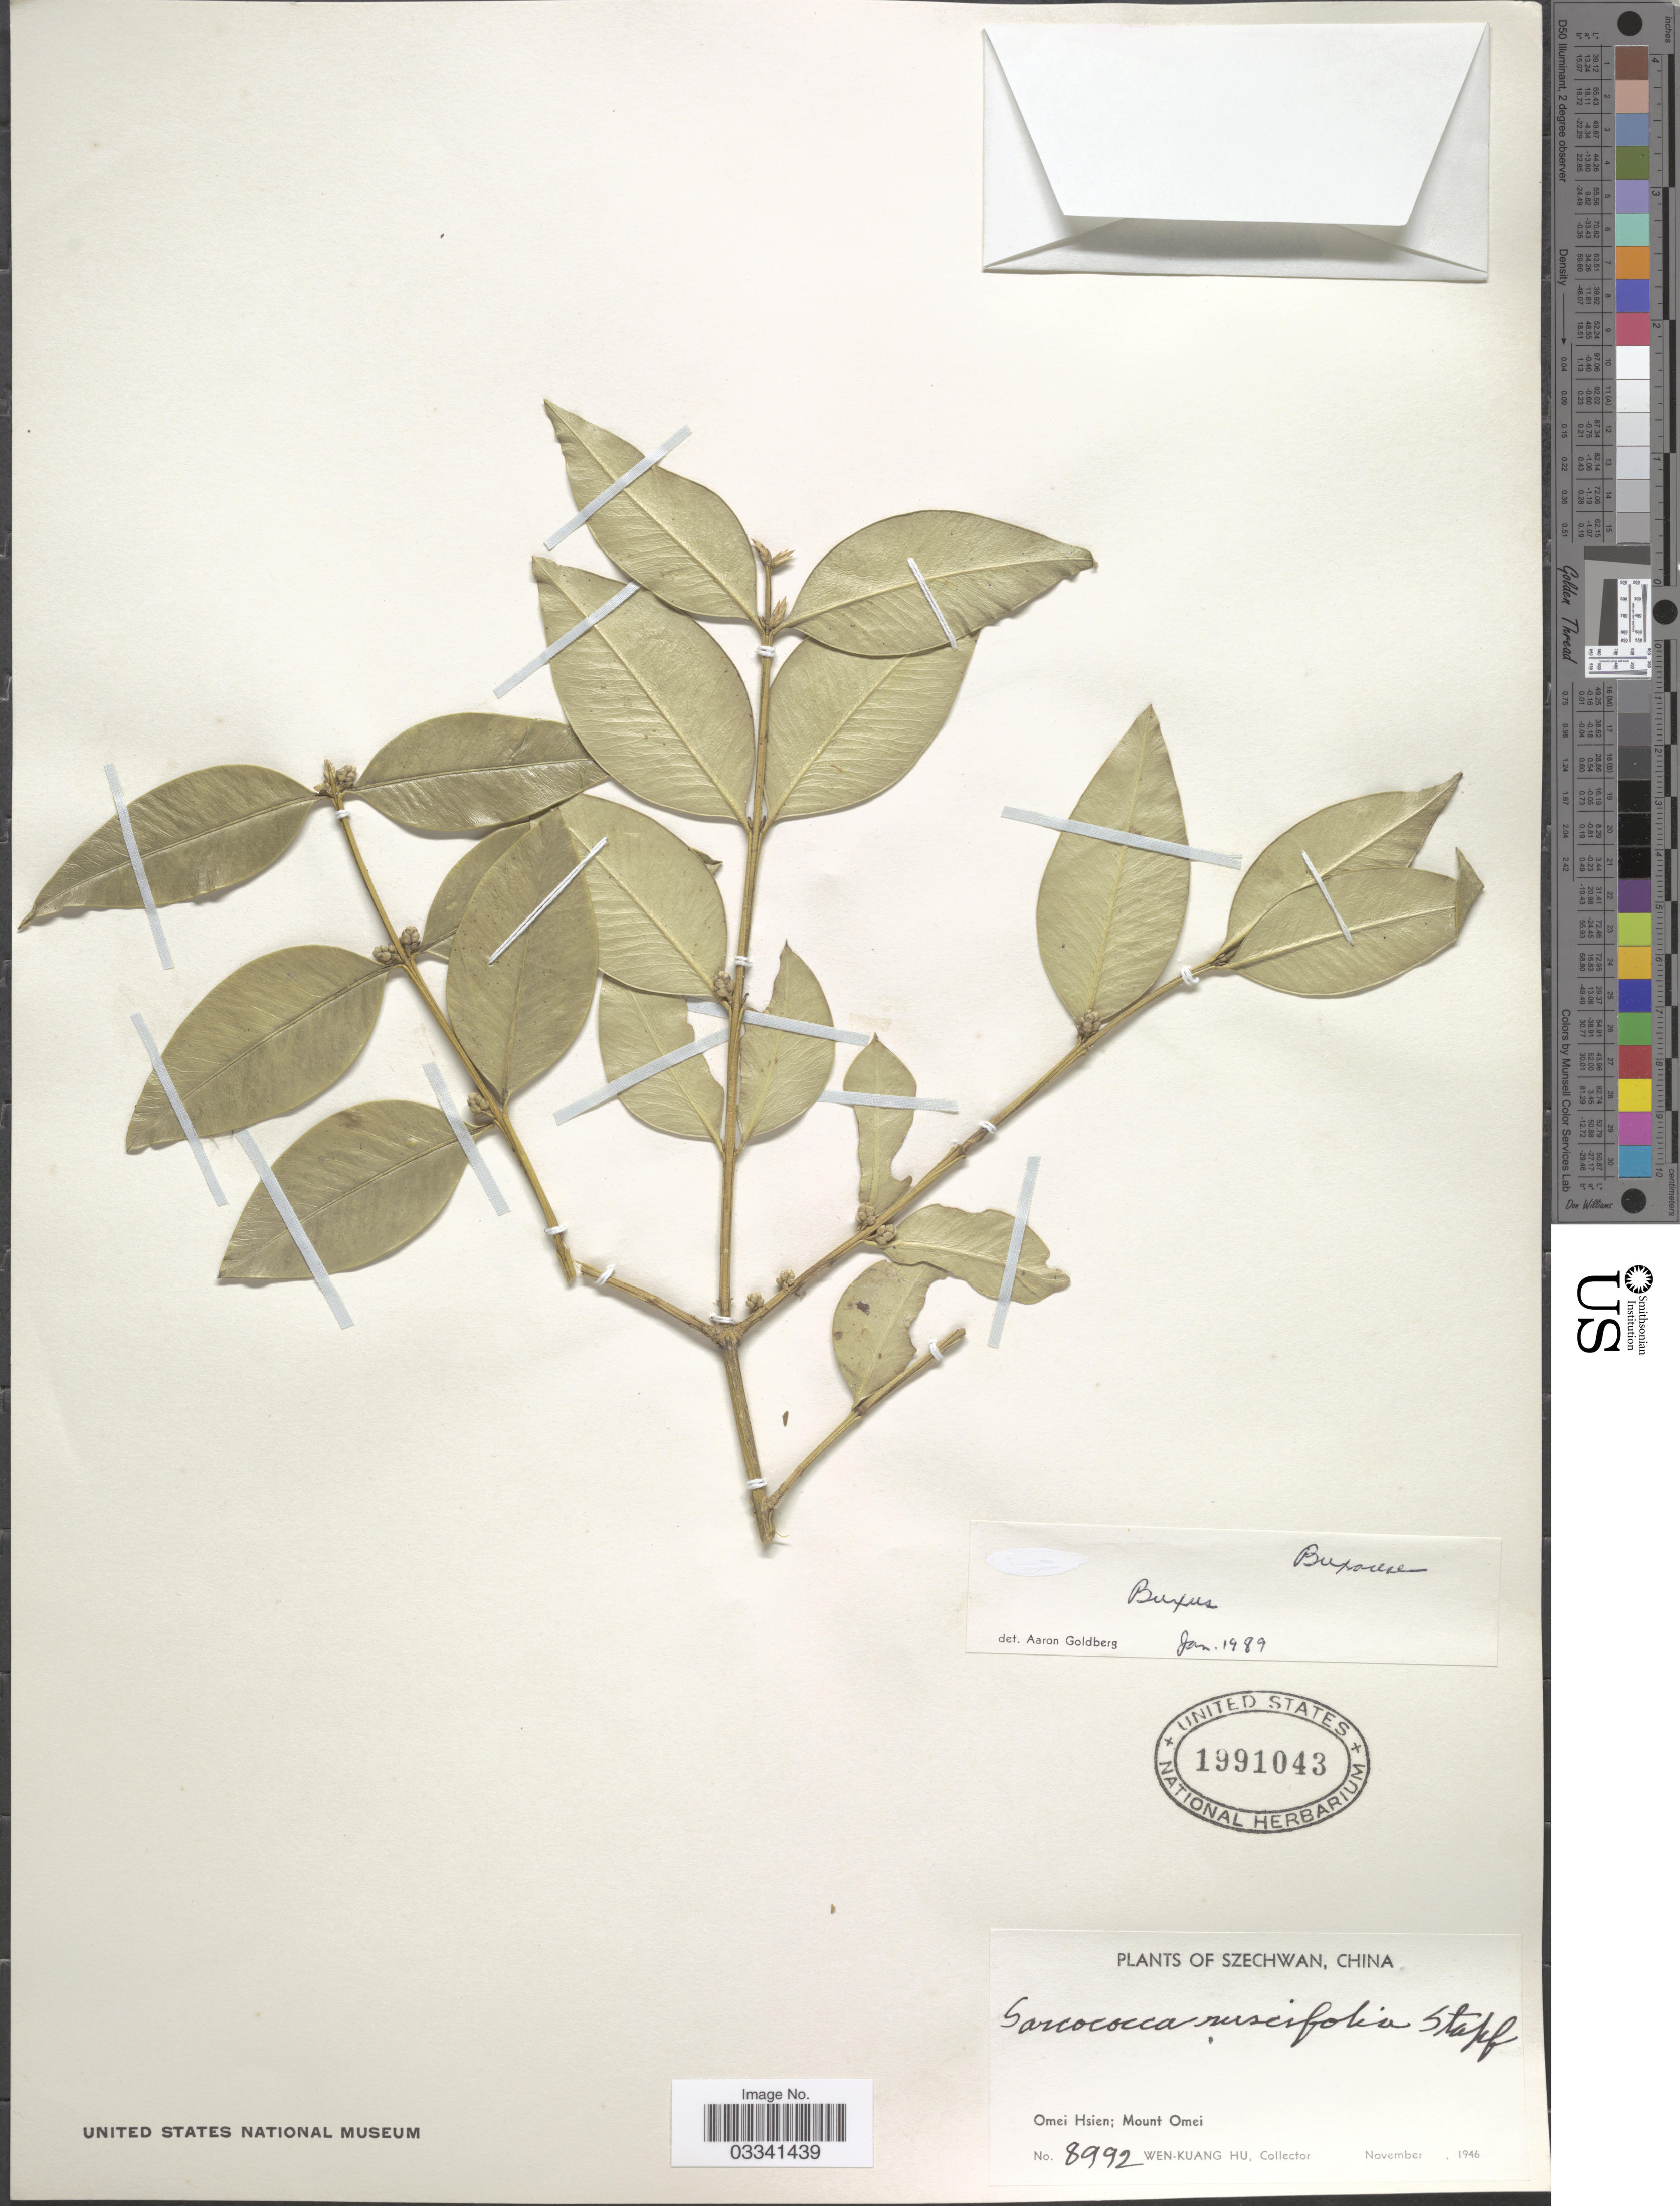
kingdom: Plantae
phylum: Tracheophyta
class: Magnoliopsida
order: Buxales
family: Buxaceae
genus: Buxus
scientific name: Buxus sinica var. insularis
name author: (Nakai) Cheng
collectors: W. K. Hu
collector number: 8992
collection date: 1946-11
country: China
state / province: Sichuan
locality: Szechwan. Omei Hsien; Mount Omei.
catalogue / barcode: US 1991043